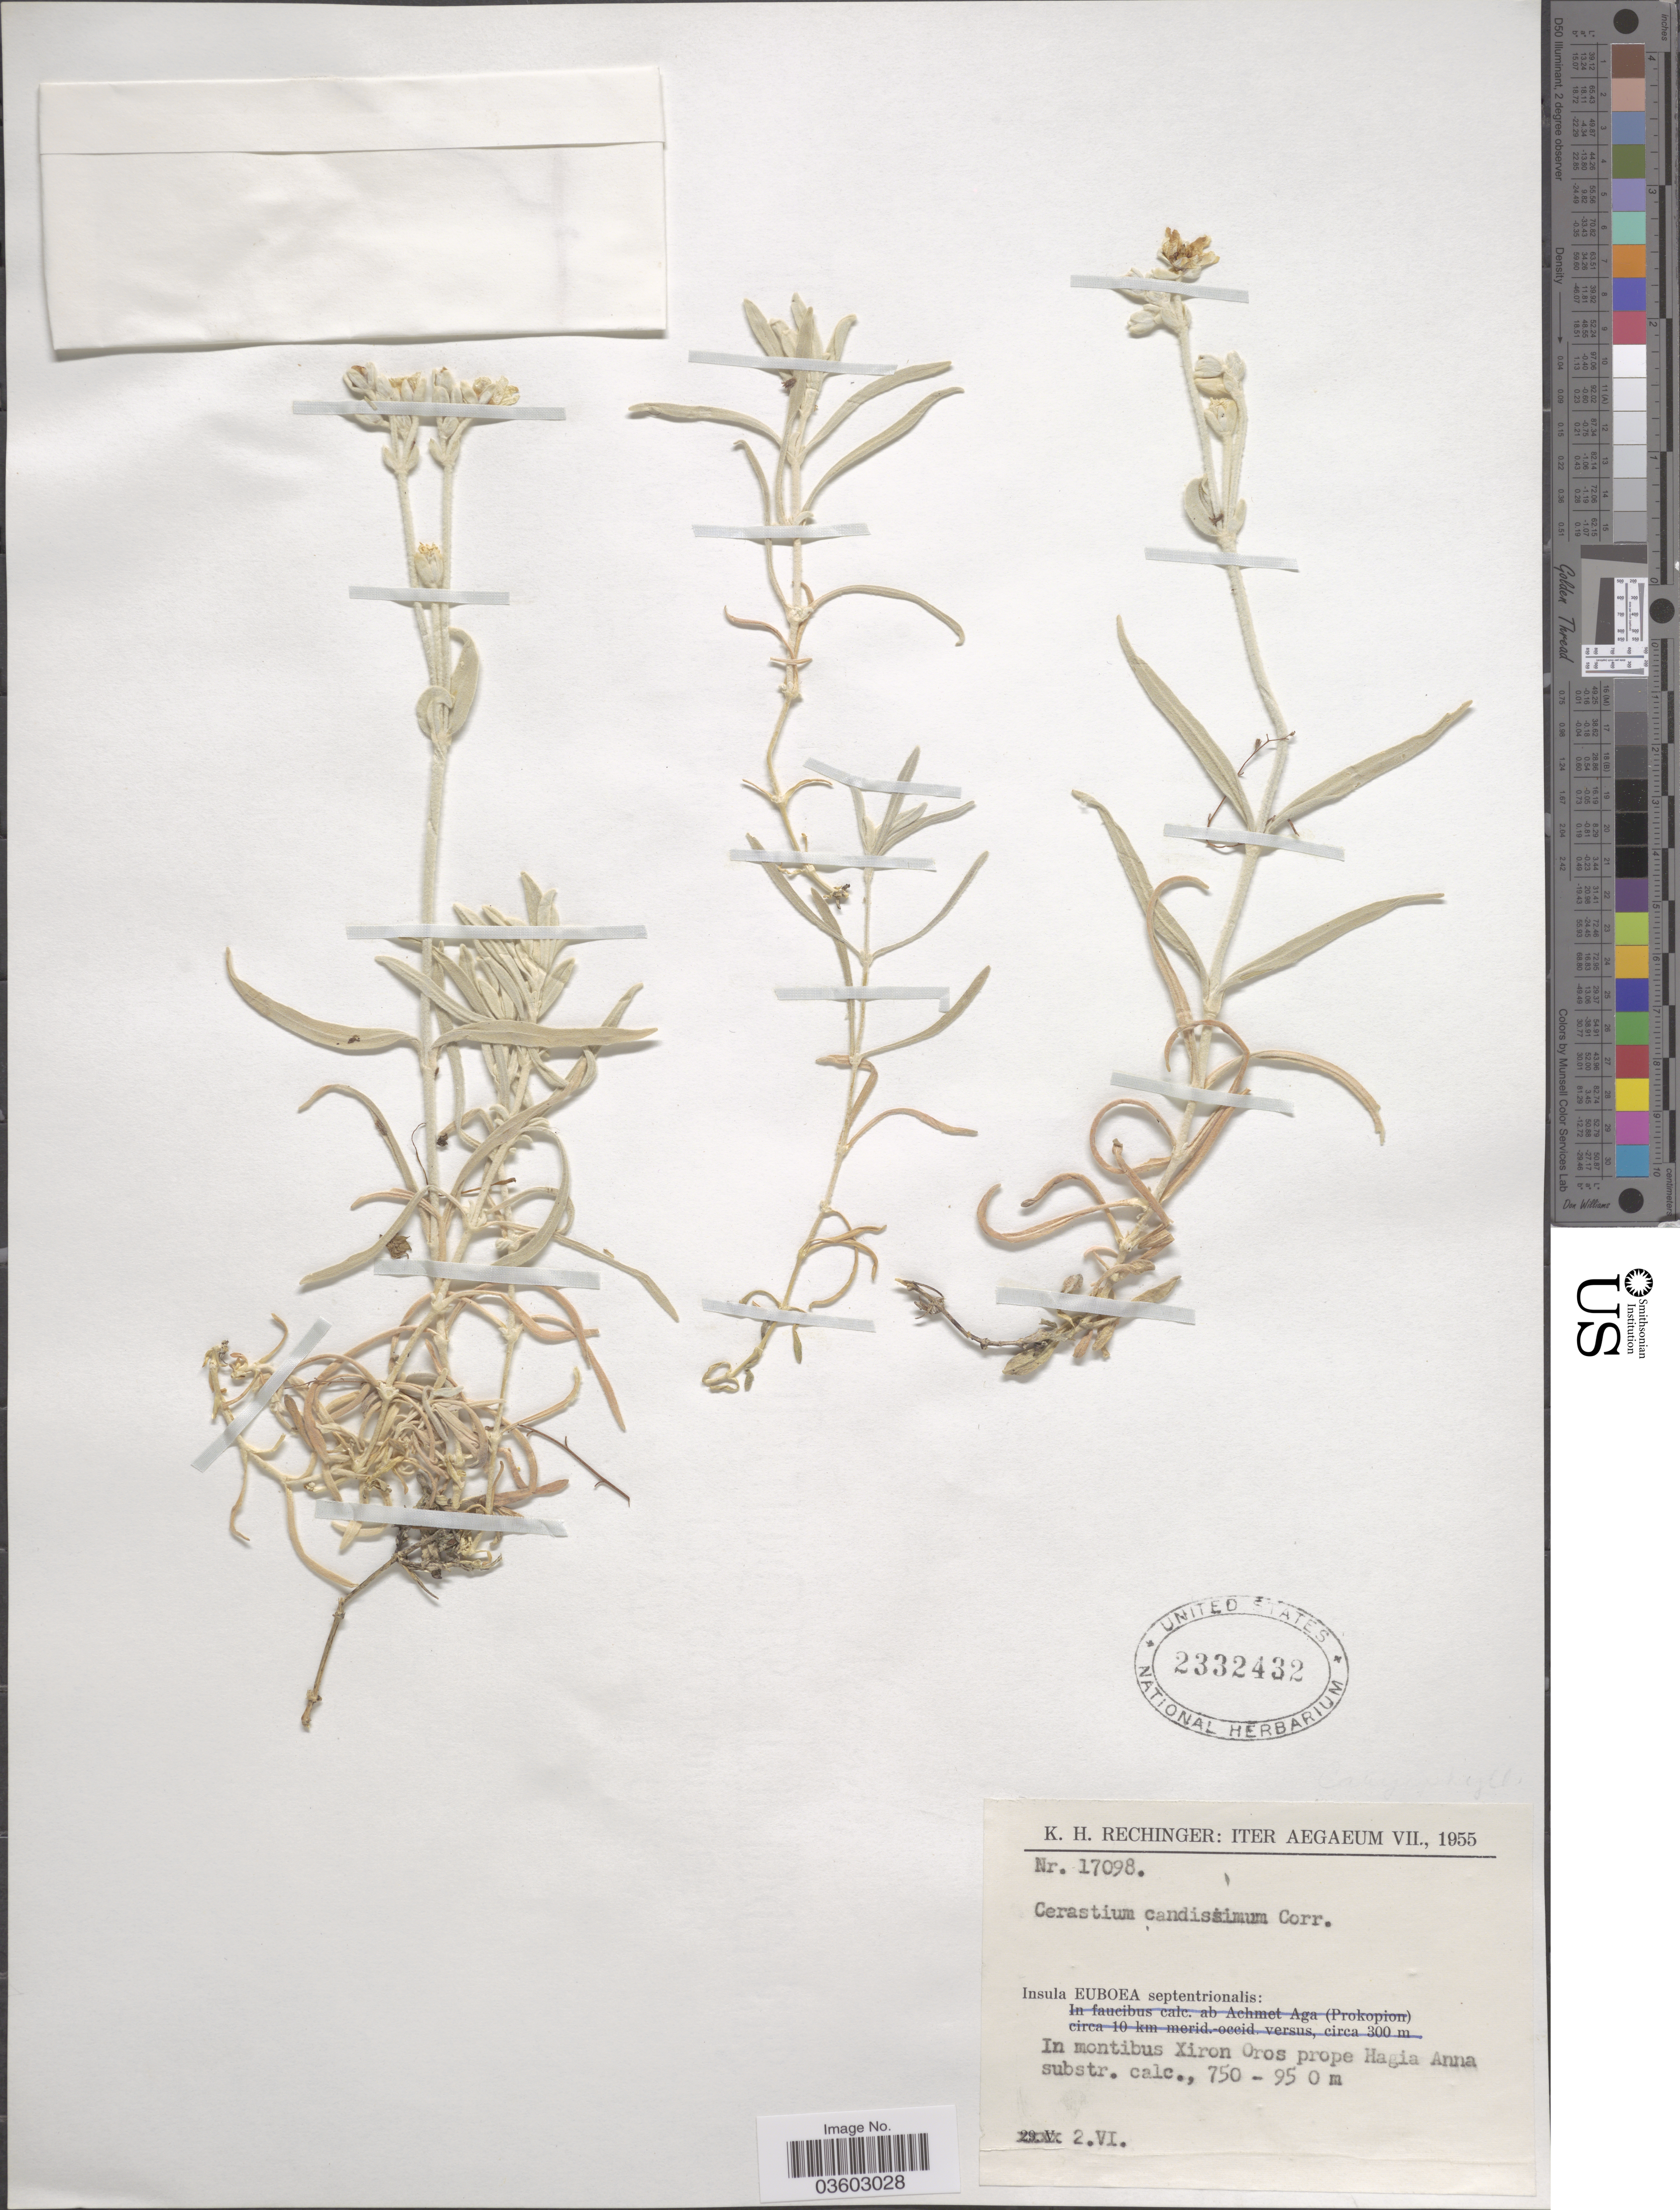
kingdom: Plantae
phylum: Tracheophyta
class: Magnoliopsida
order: Caryophyllales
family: Caryophyllaceae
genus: Cerastium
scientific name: Cerastium candidissimum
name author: Correns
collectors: K. H. Rechinger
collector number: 17098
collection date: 1955-06-02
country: Greece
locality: Aegaeum. Insula Euboea septentrionalis: In montibus Xiron Oros prope Hagia Anna substr. calc.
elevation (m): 750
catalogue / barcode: US 2332432